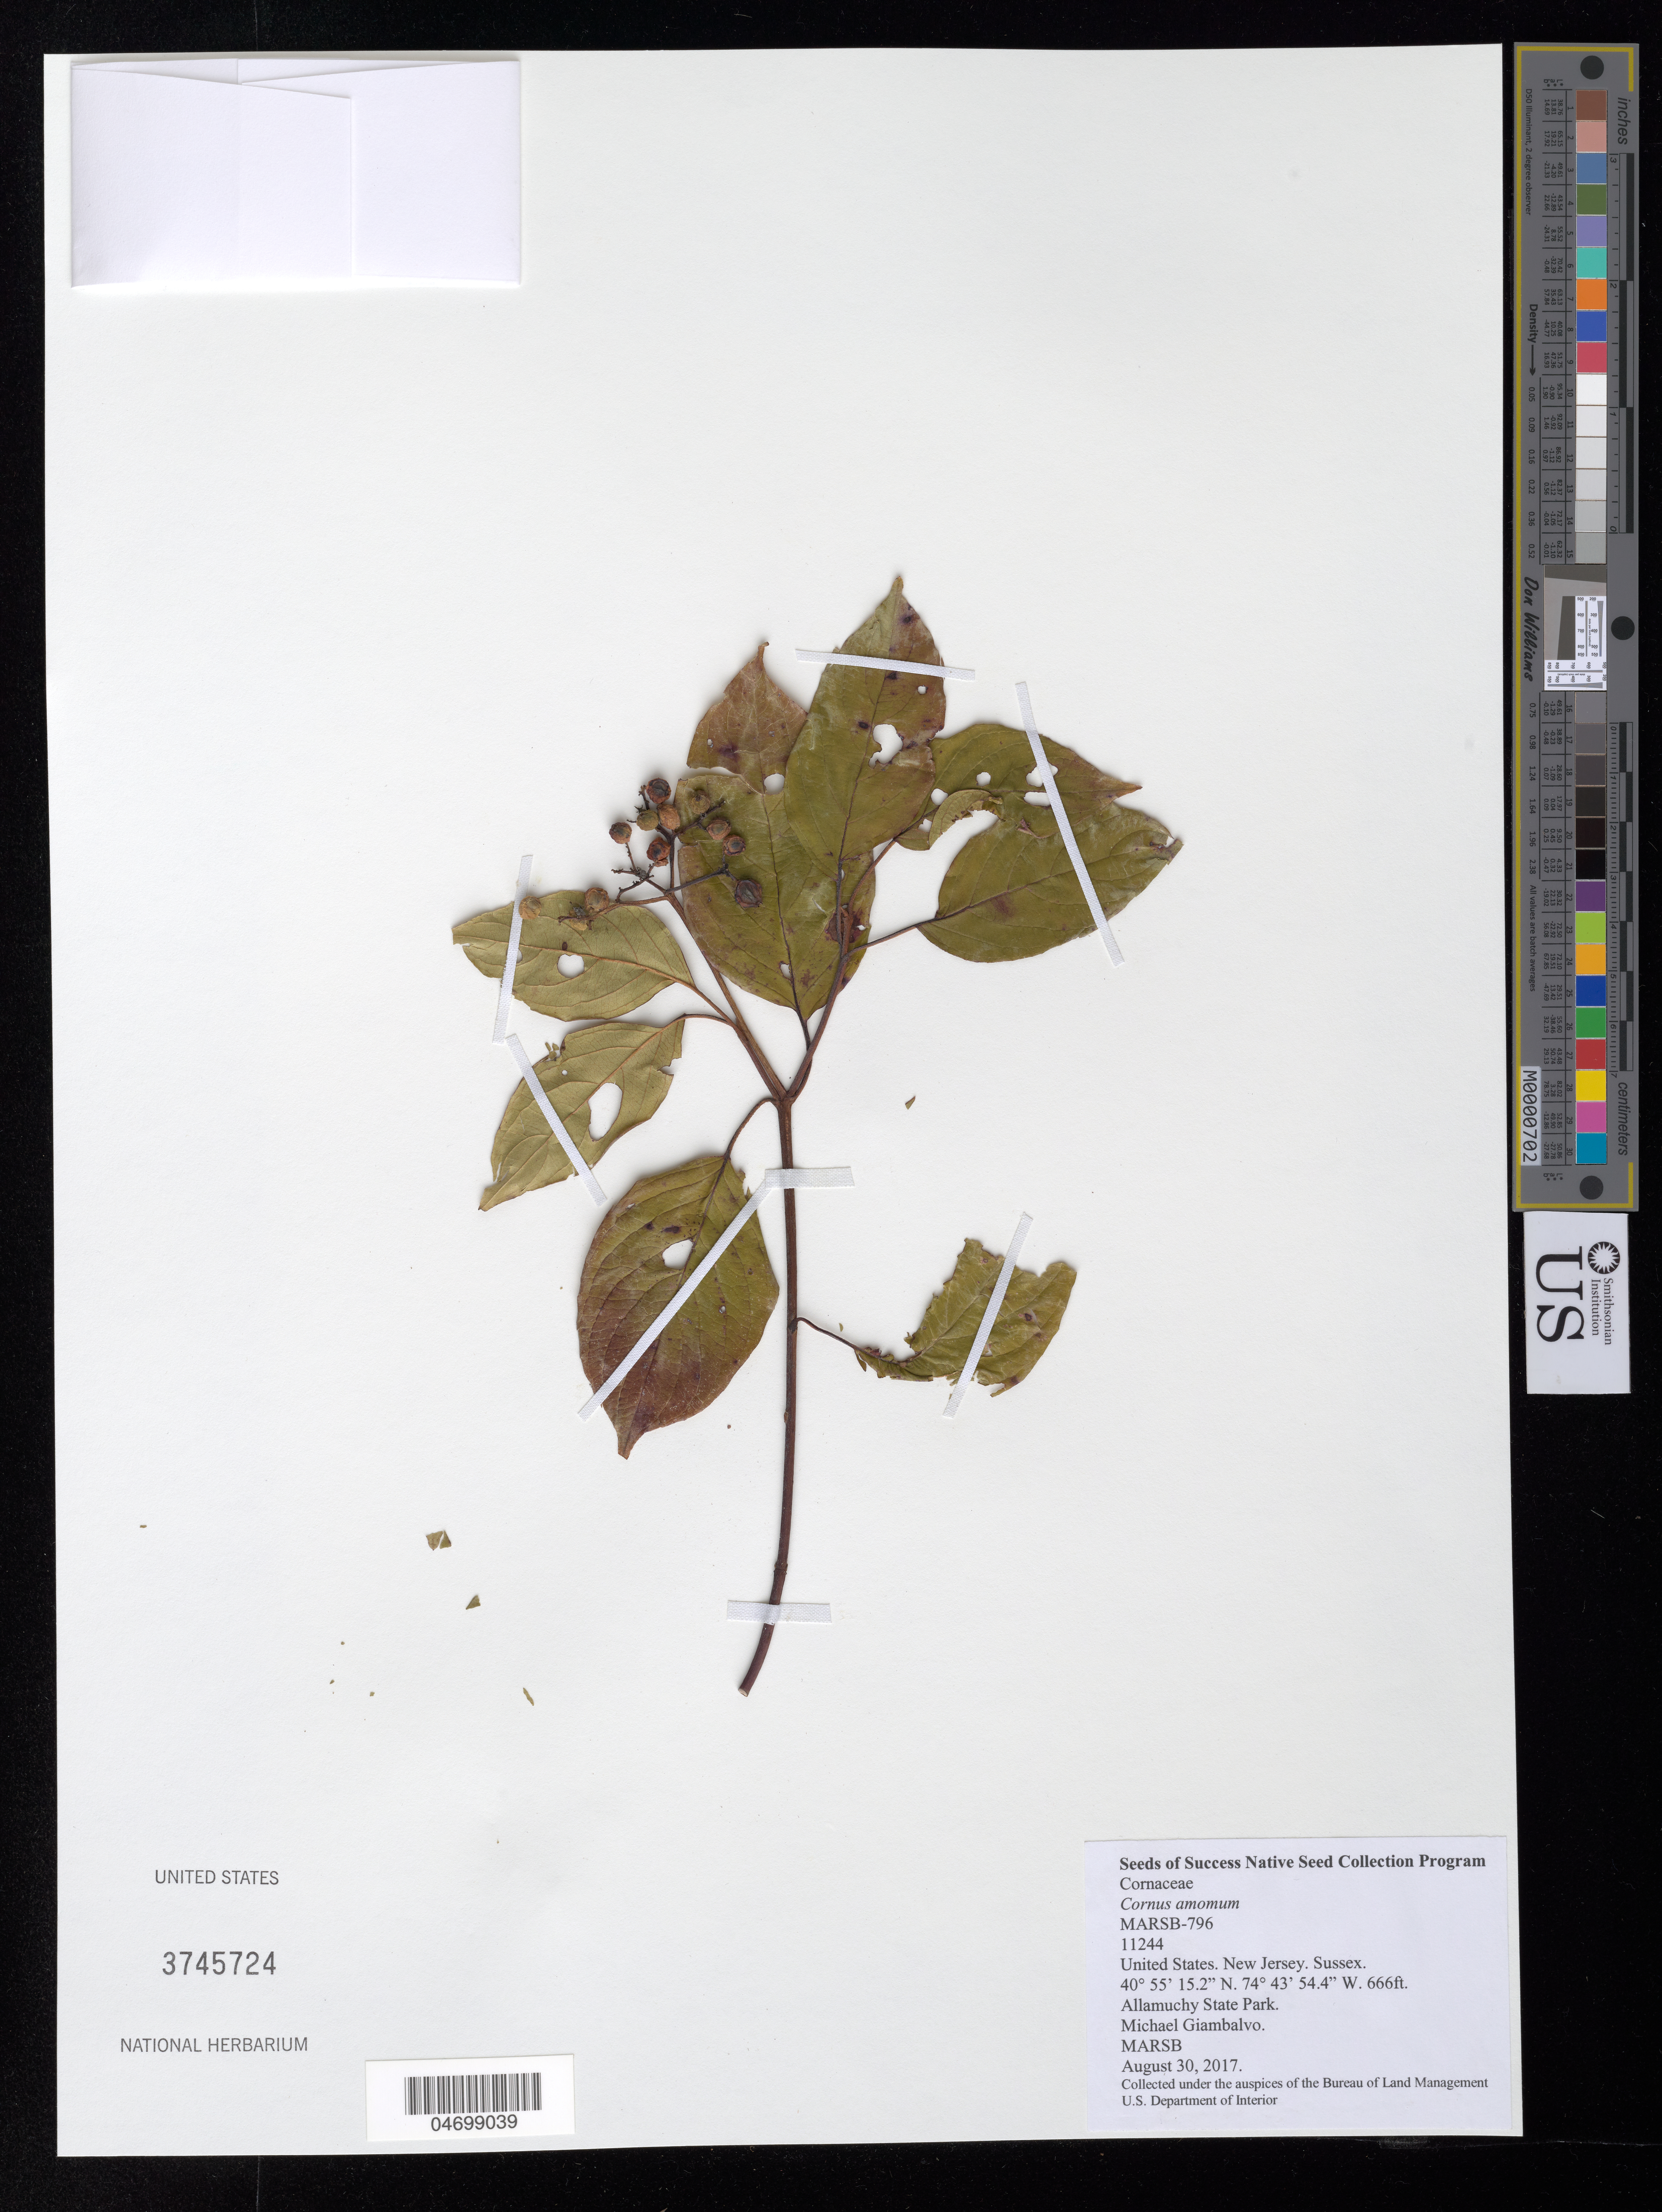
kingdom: Plantae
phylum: Tracheophyta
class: Magnoliopsida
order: Cornales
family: Cornaceae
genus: Cornus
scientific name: Cornus amomum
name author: Mill.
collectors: M. Giambalvo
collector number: MARSB-796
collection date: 2017-08-30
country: United States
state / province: New Jersey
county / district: Sussex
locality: Allamuchy State Park, Musconetcong River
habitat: River Bank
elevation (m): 203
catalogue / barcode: US 3745724